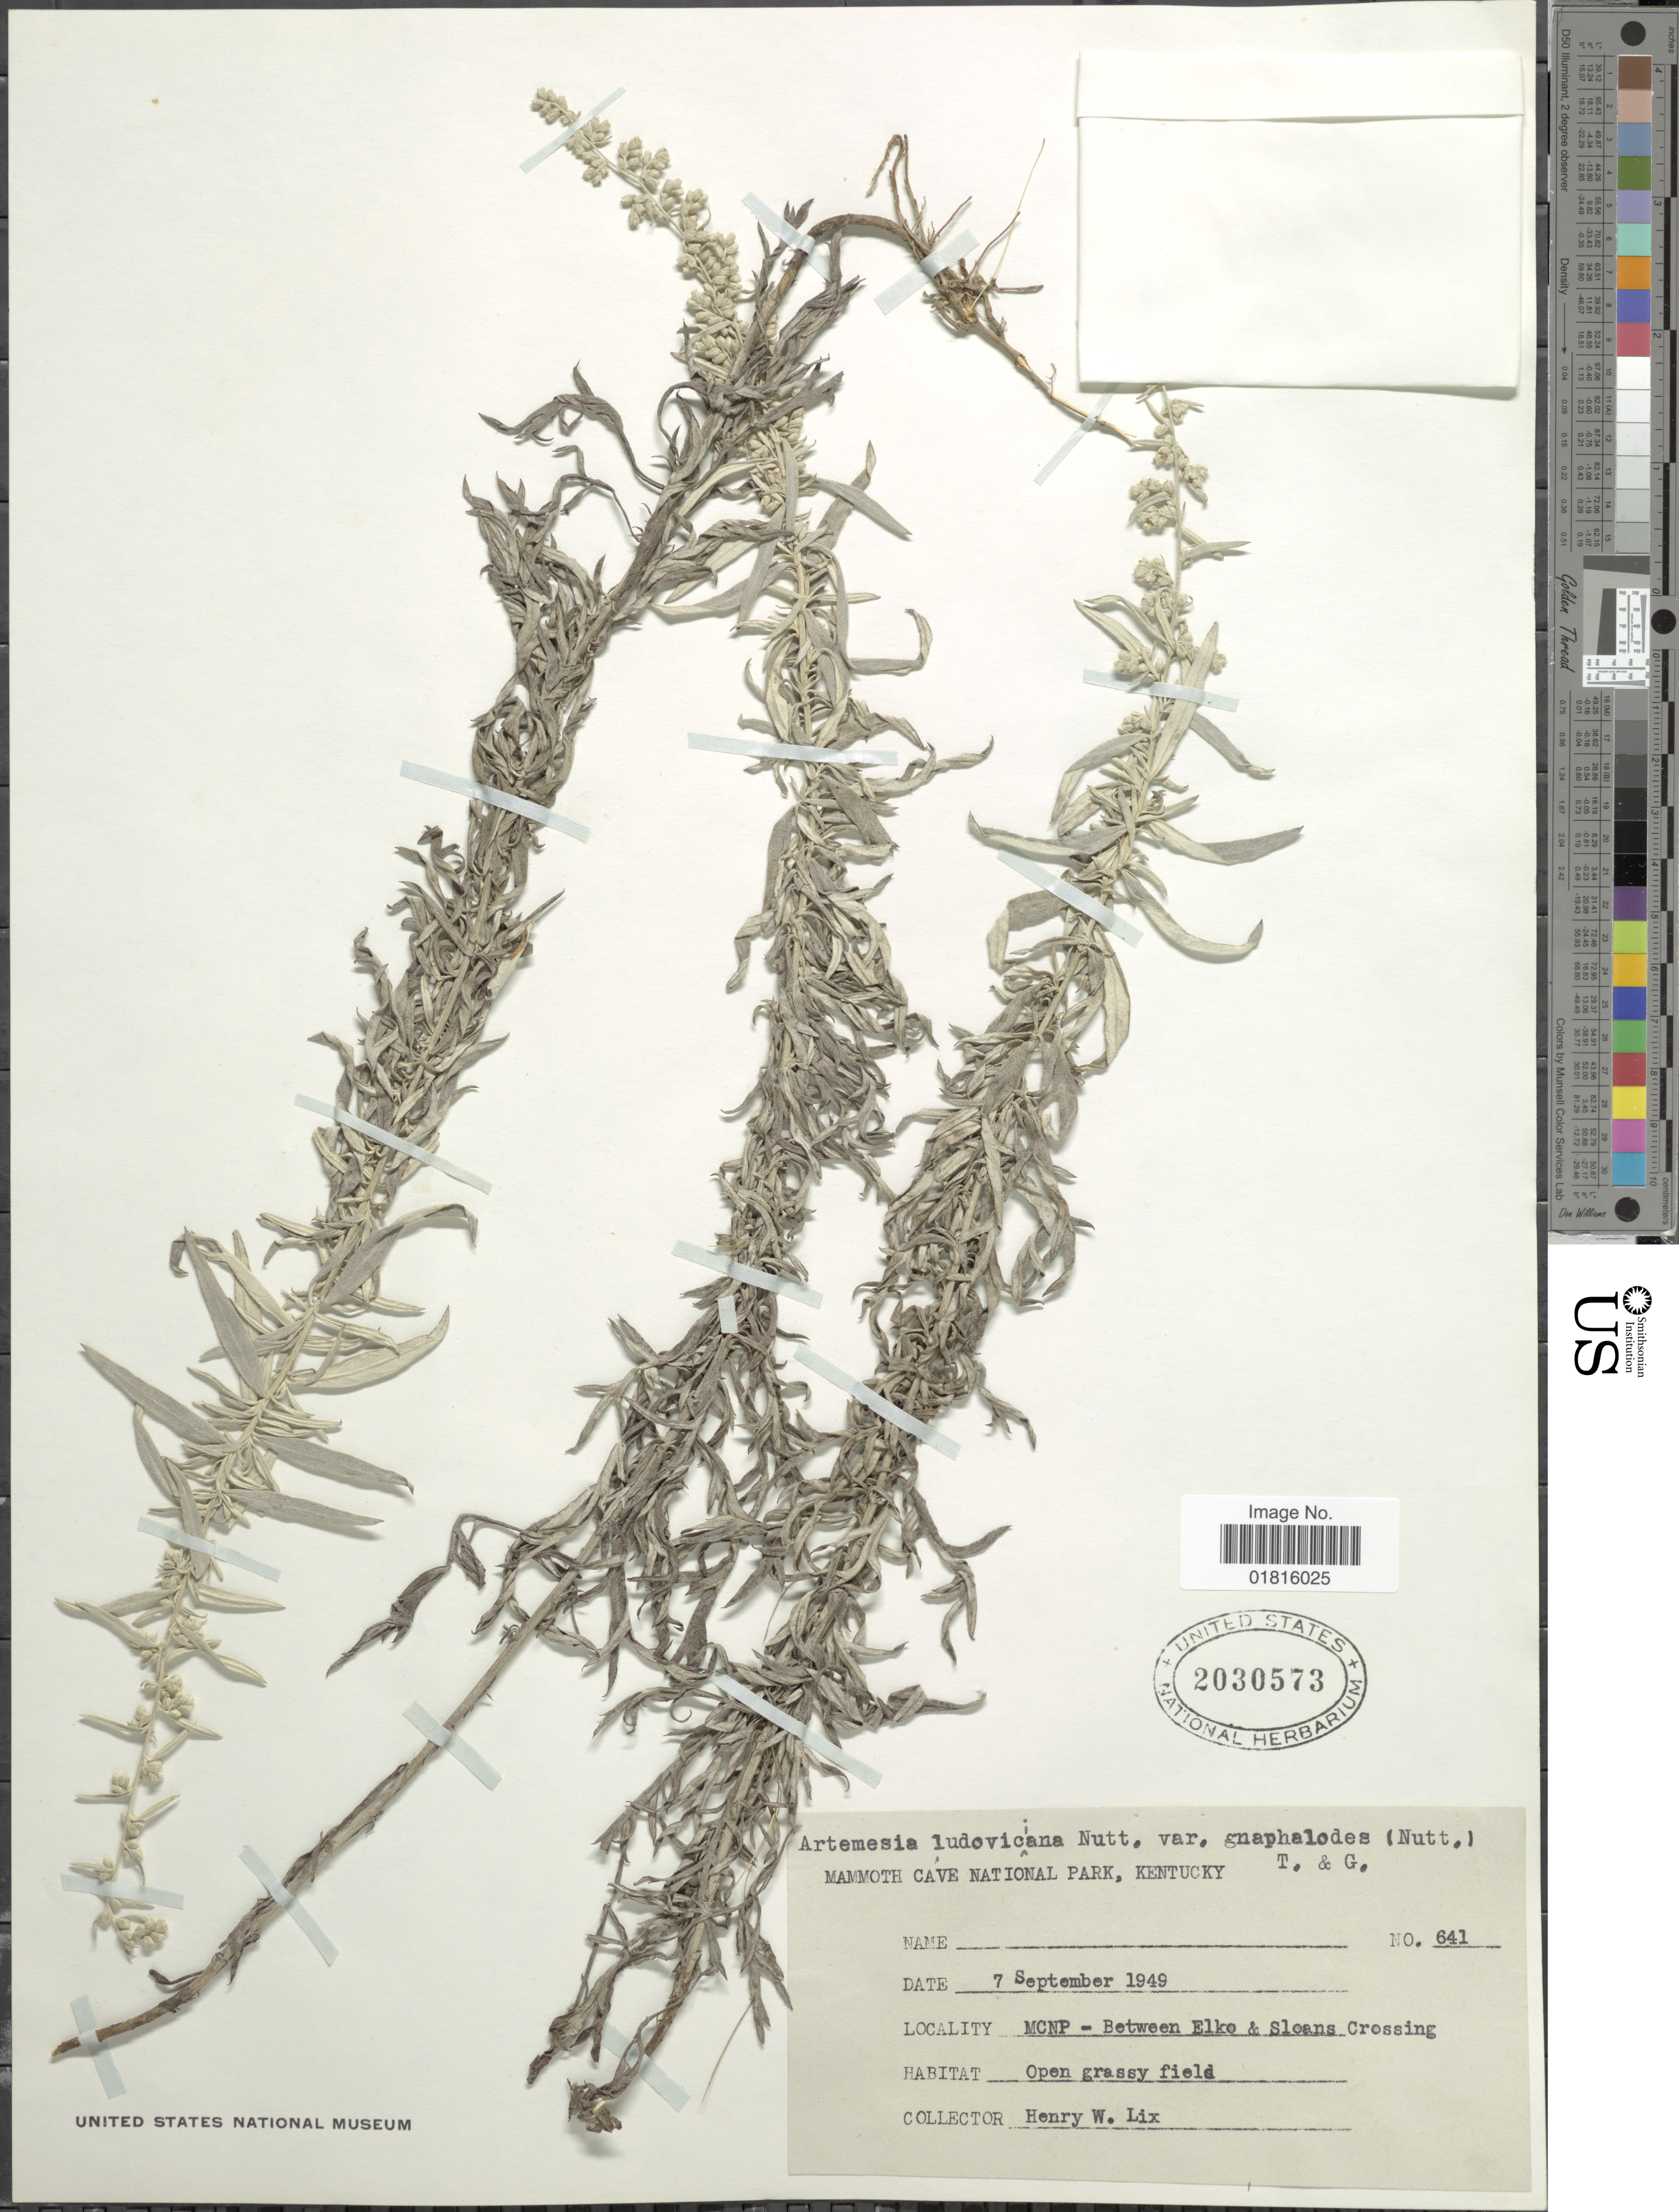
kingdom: Plantae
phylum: Tracheophyta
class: Magnoliopsida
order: Asterales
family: Asteraceae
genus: Artemisia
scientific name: Artemisia ludoviciana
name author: Nutt.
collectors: H. W. Lix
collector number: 641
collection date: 1949-09-07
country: United States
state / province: Kentucky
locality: Mammoth Cave National Park, MCNP - Between Elko & Sloans Crossing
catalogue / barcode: US 2030573